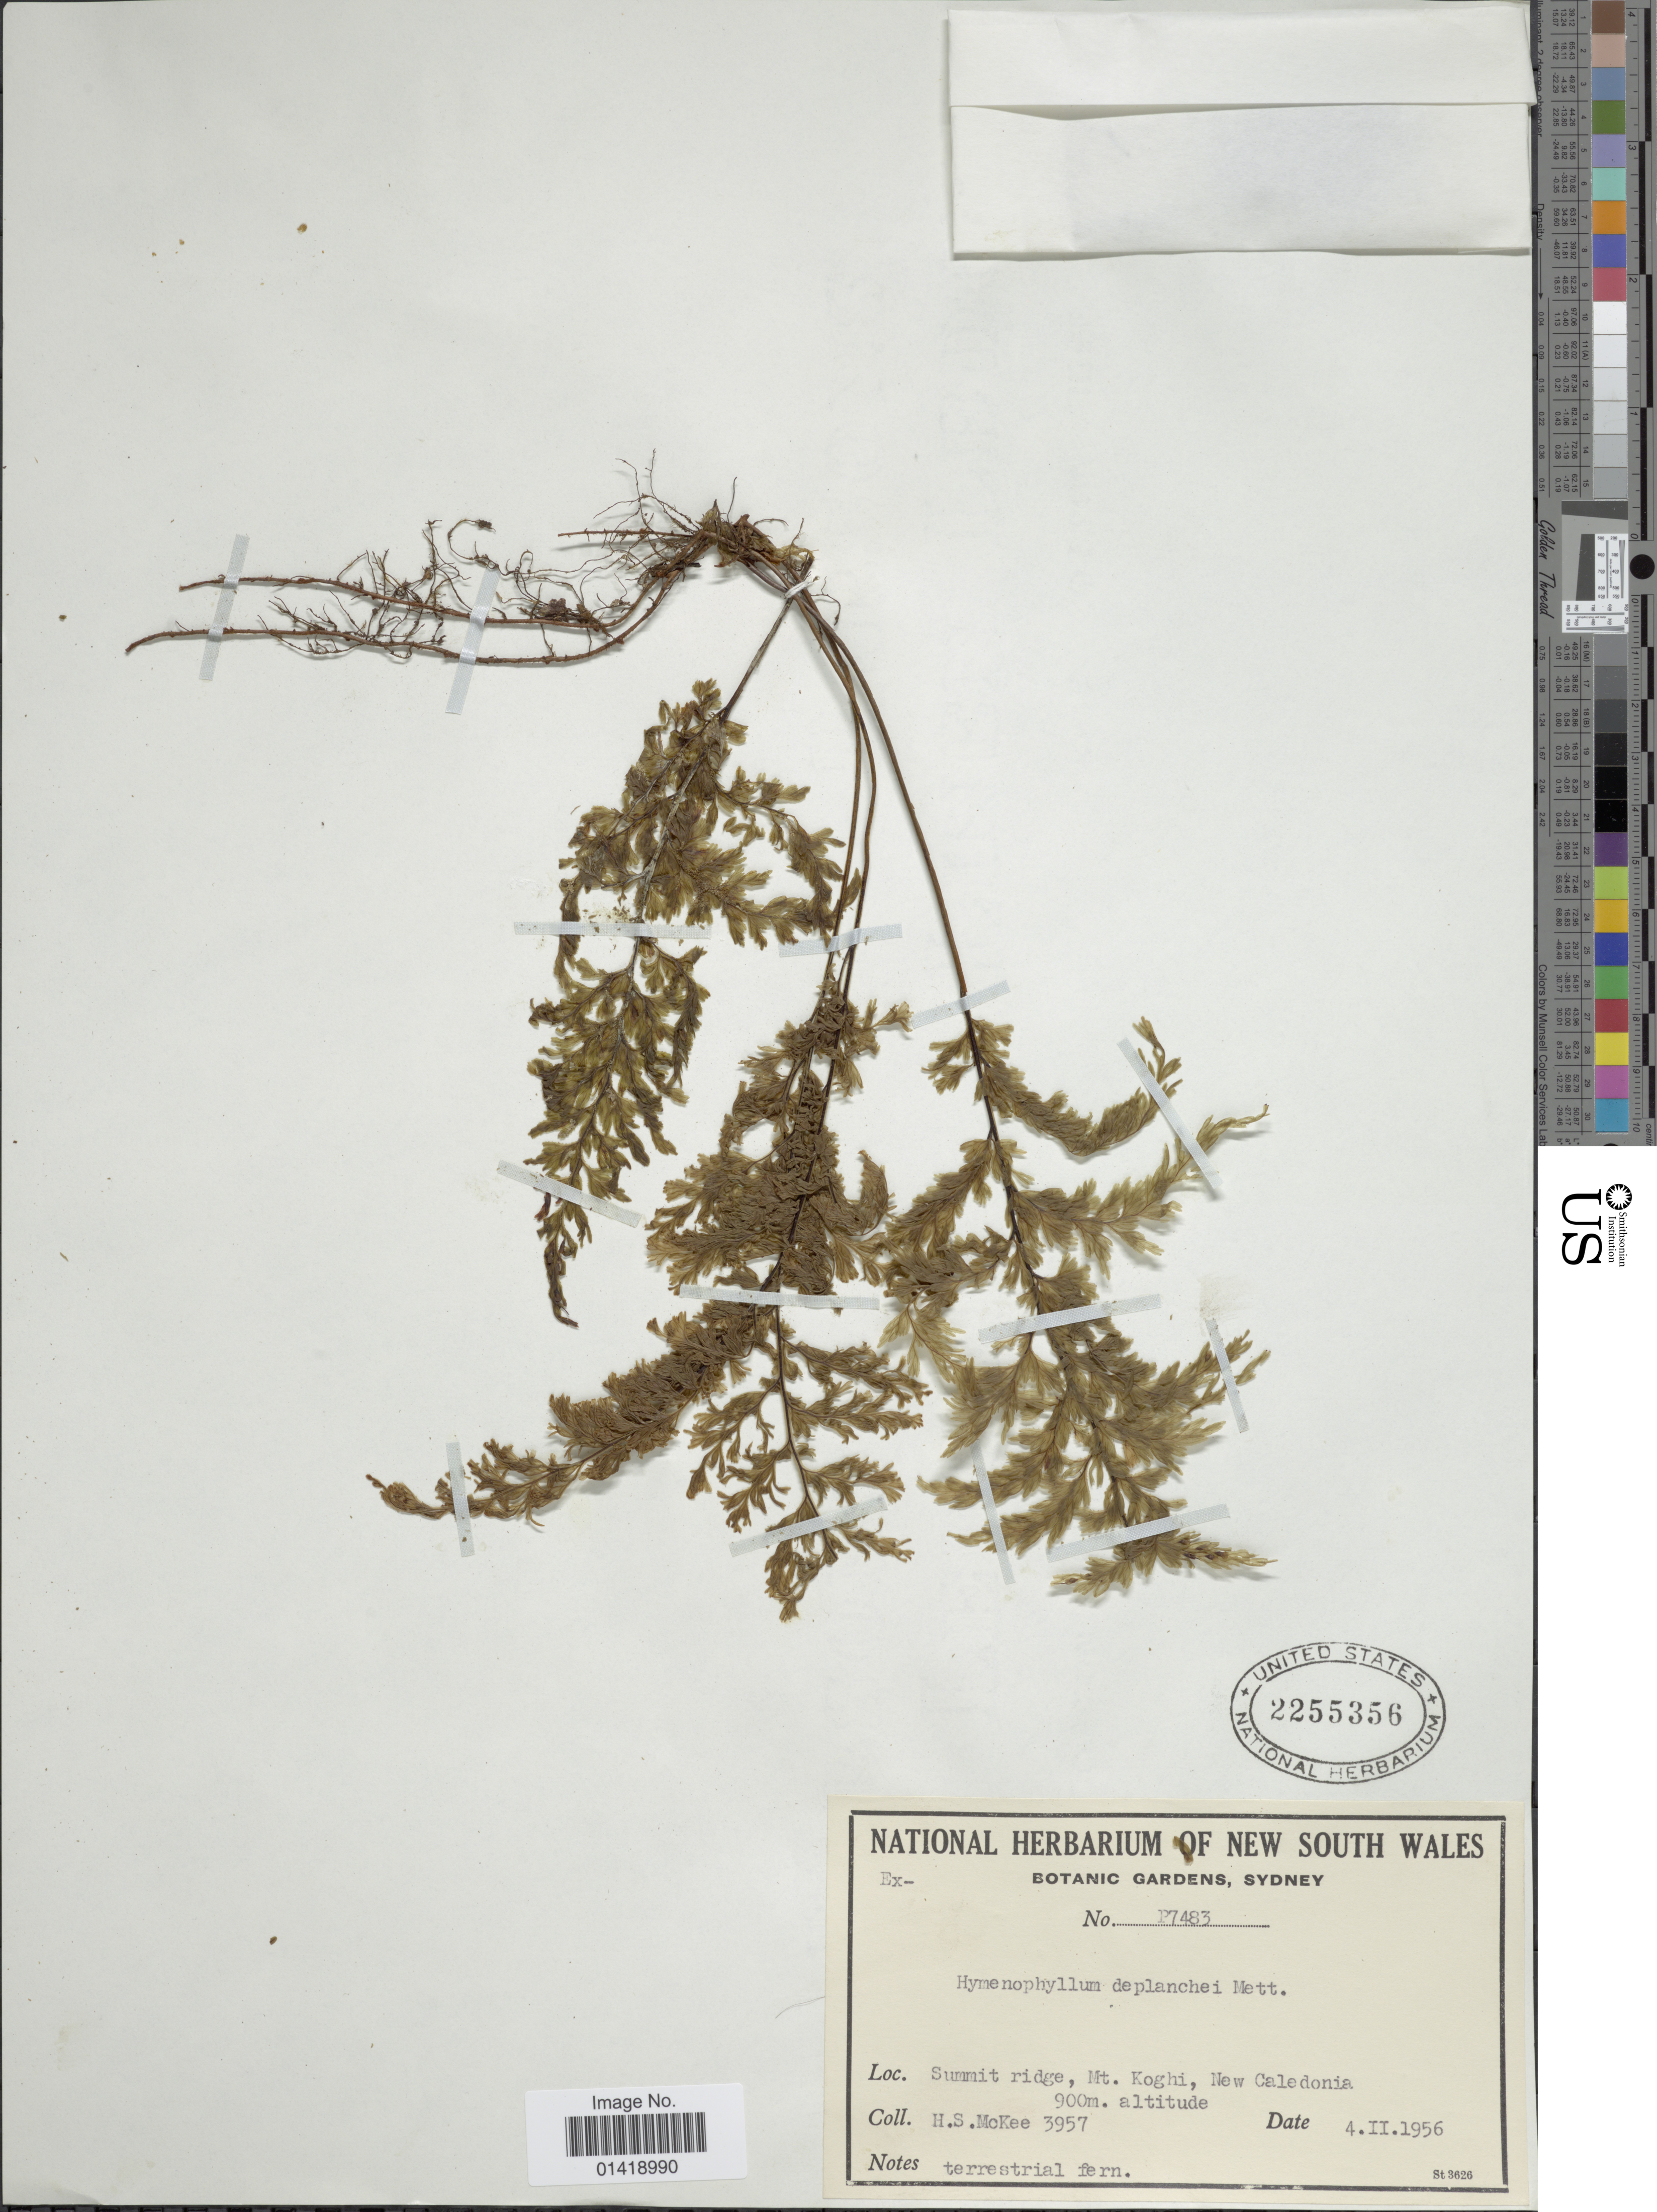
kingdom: Plantae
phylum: Tracheophyta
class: Polypodiopsida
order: Hymenophyllales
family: Hymenophyllaceae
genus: Hymenophyllum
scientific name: Hymenophyllum deplanchei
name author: Mett. ex Kuhn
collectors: H. S. McKee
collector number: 3957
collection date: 1956-02-04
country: Australia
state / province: New South Wales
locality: Summit ridge Mt. Koghi New Caledonia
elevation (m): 900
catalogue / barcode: US 2255356